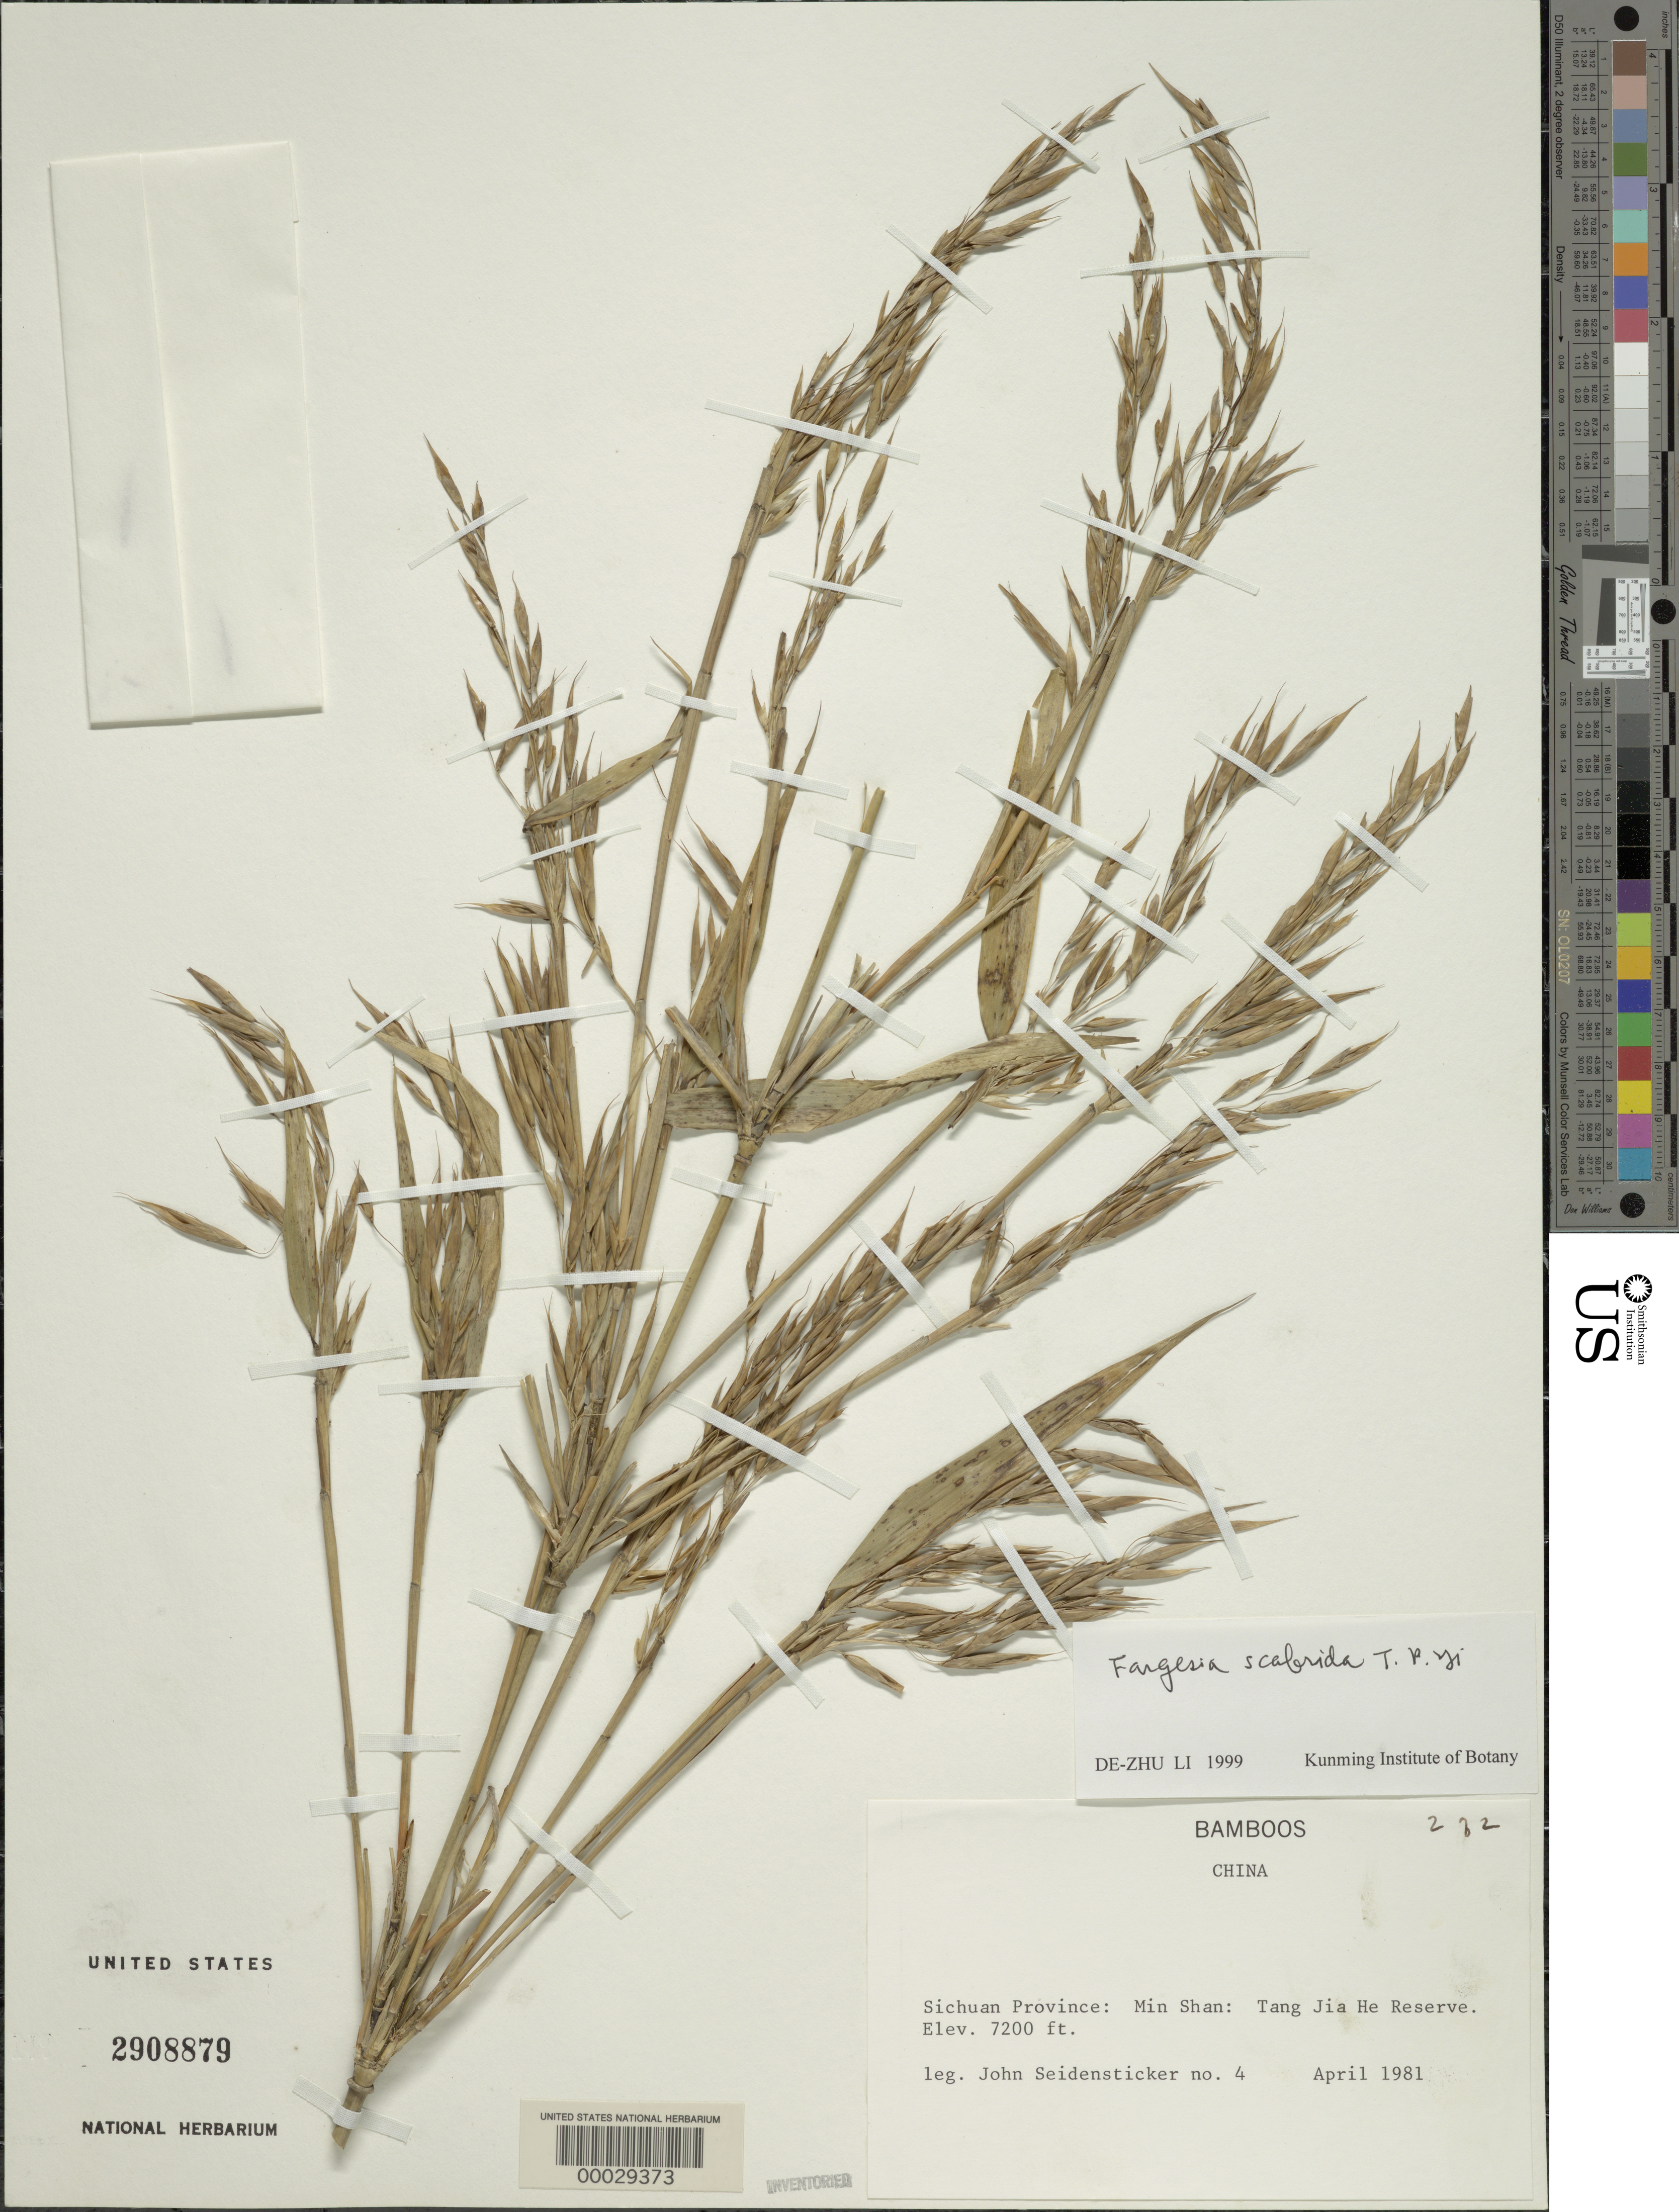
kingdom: Plantae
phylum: Tracheophyta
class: Liliopsida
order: Poales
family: Poaceae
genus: Fargesia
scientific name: Fargesia scabrida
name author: T.P. Yi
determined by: Li, D. Z.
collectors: J. Seidensticker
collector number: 4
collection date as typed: Apr 1981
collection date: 1981-04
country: China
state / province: Sichuan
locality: Min Shan: Tang Jia He Reserve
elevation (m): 2195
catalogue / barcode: US 2908879